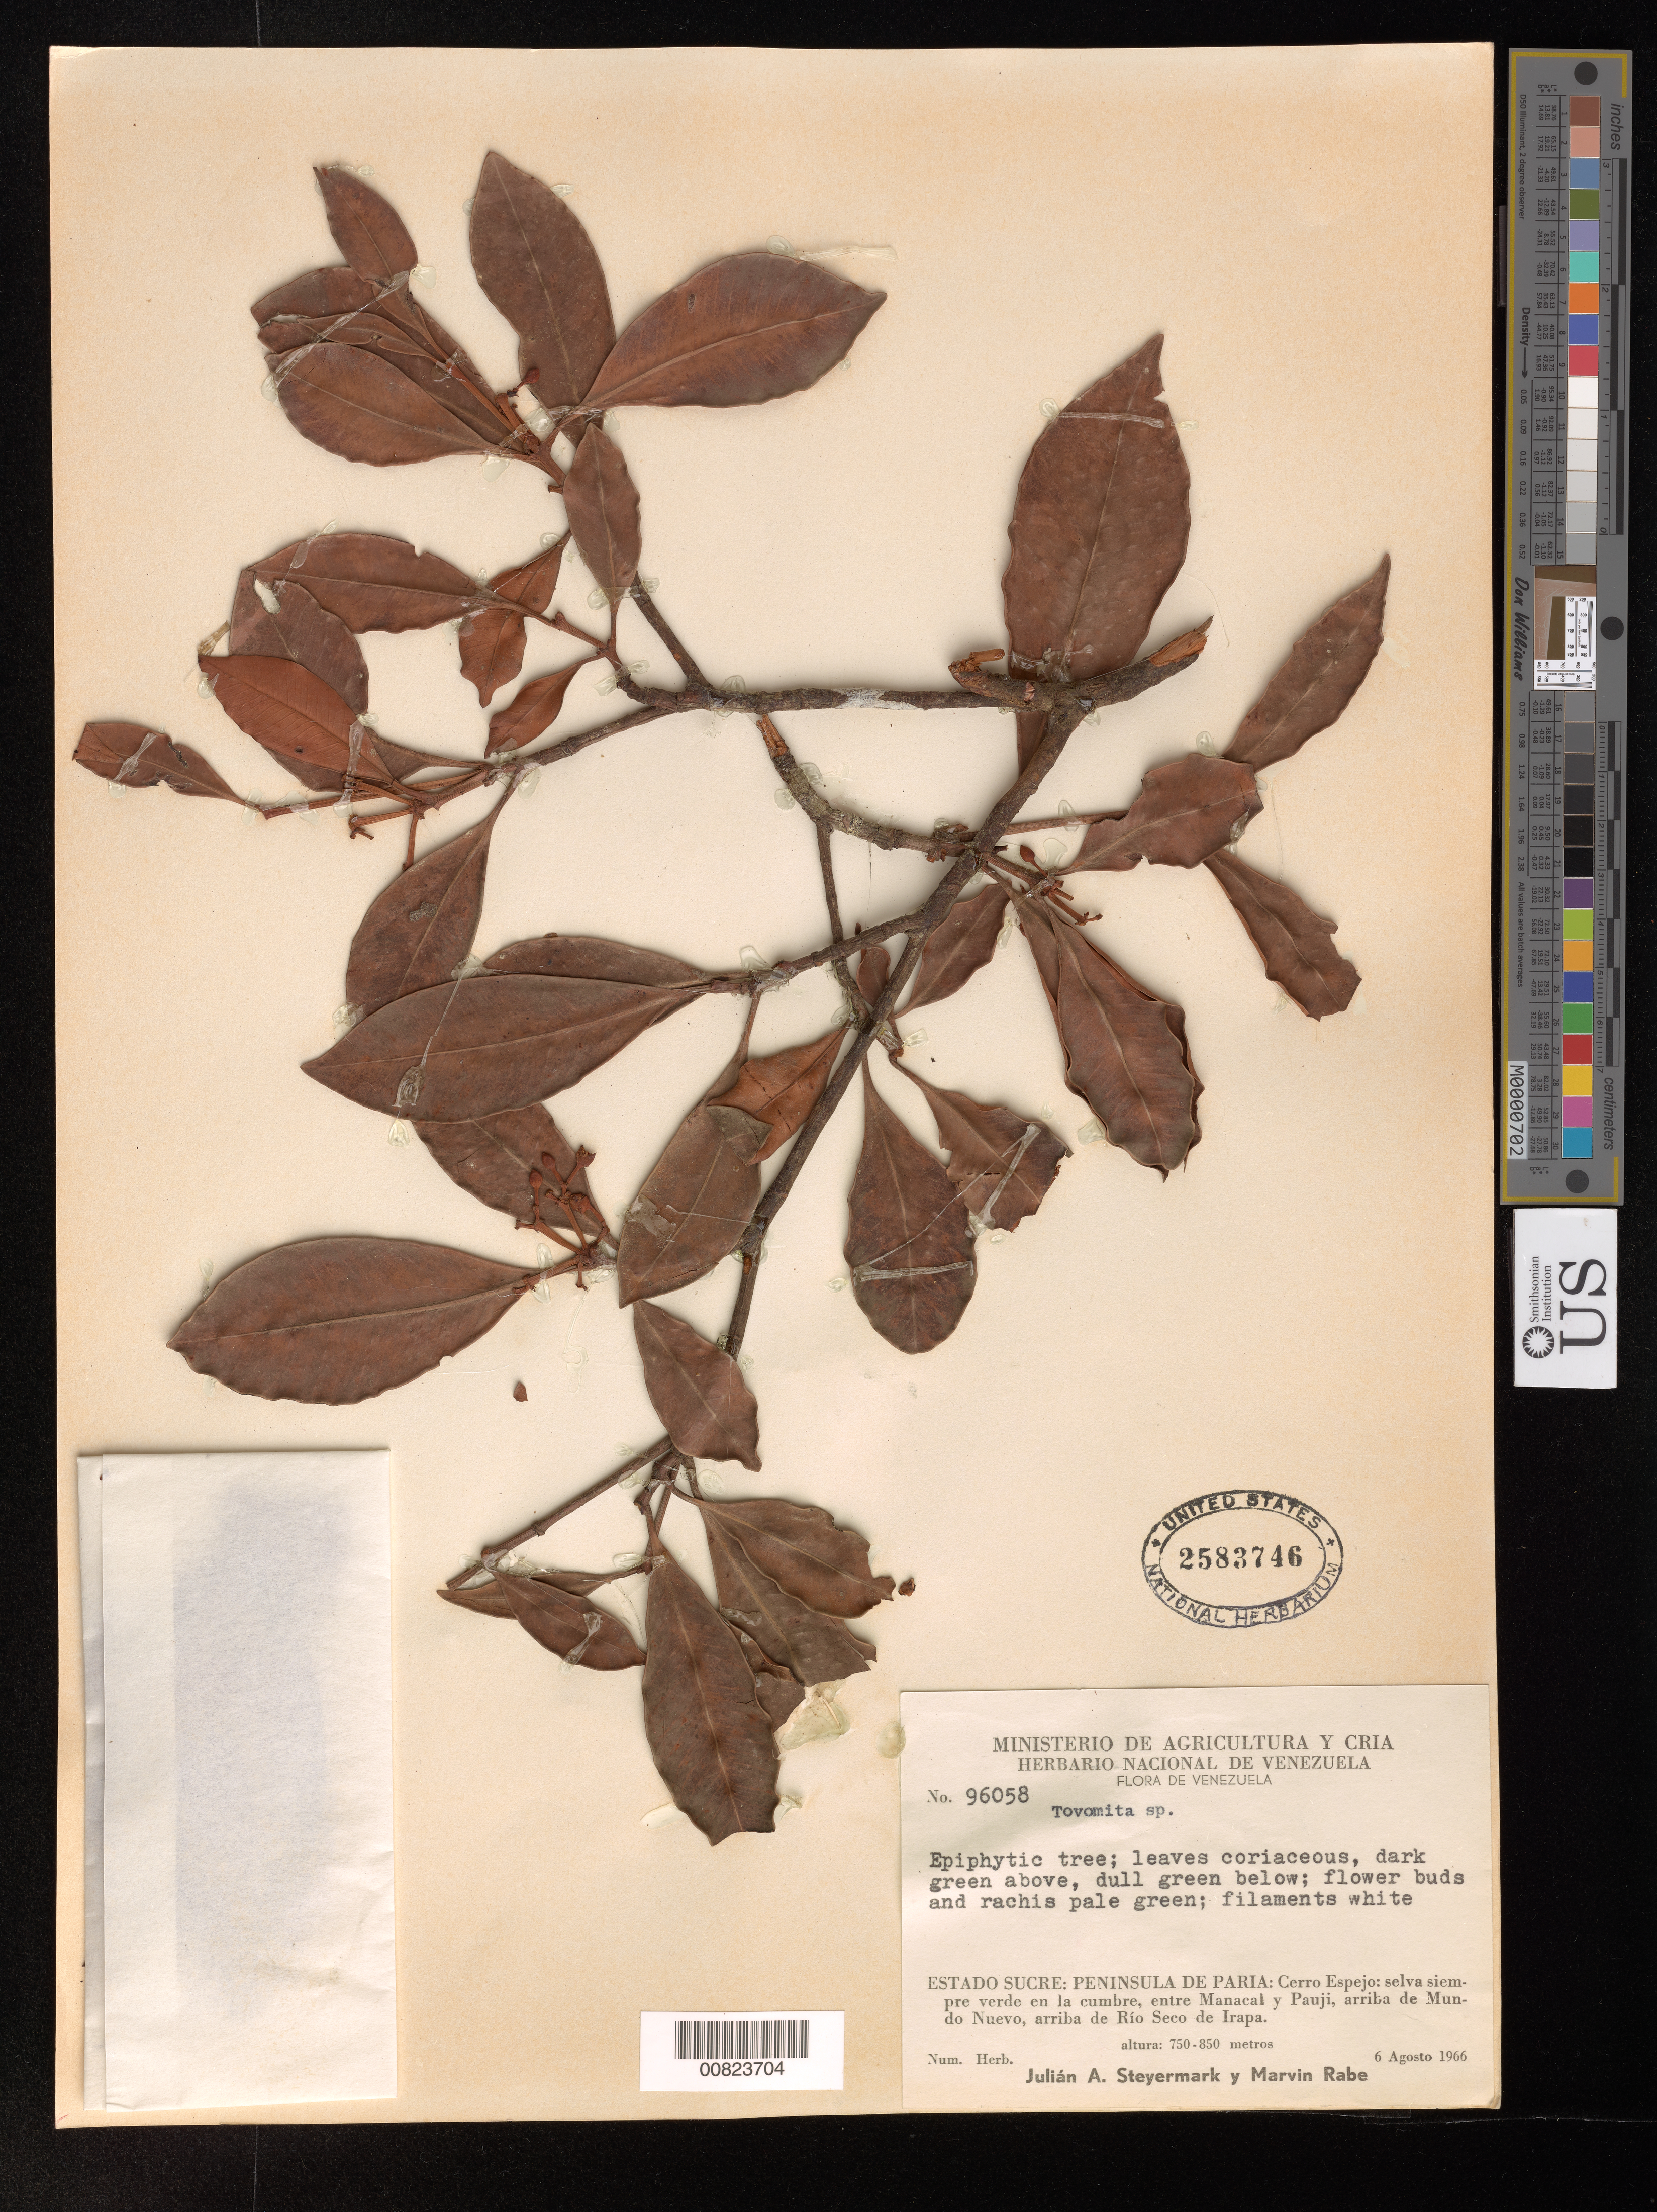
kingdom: Plantae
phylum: Tracheophyta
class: Magnoliopsida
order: Malpighiales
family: Clusiaceae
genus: Tovomita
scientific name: Tovomita sp.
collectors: J. Steyermark & M. Rabe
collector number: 96058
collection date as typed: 6-Aug-66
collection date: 1966-08-06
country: Venezuela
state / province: Sucre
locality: Peninsula de Paria, Cerro Espejo, entre Manacal y Pauji, arriba de Mundo Nuevo, arriba de Río Seco de Irapa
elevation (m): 750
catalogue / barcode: US 2583746